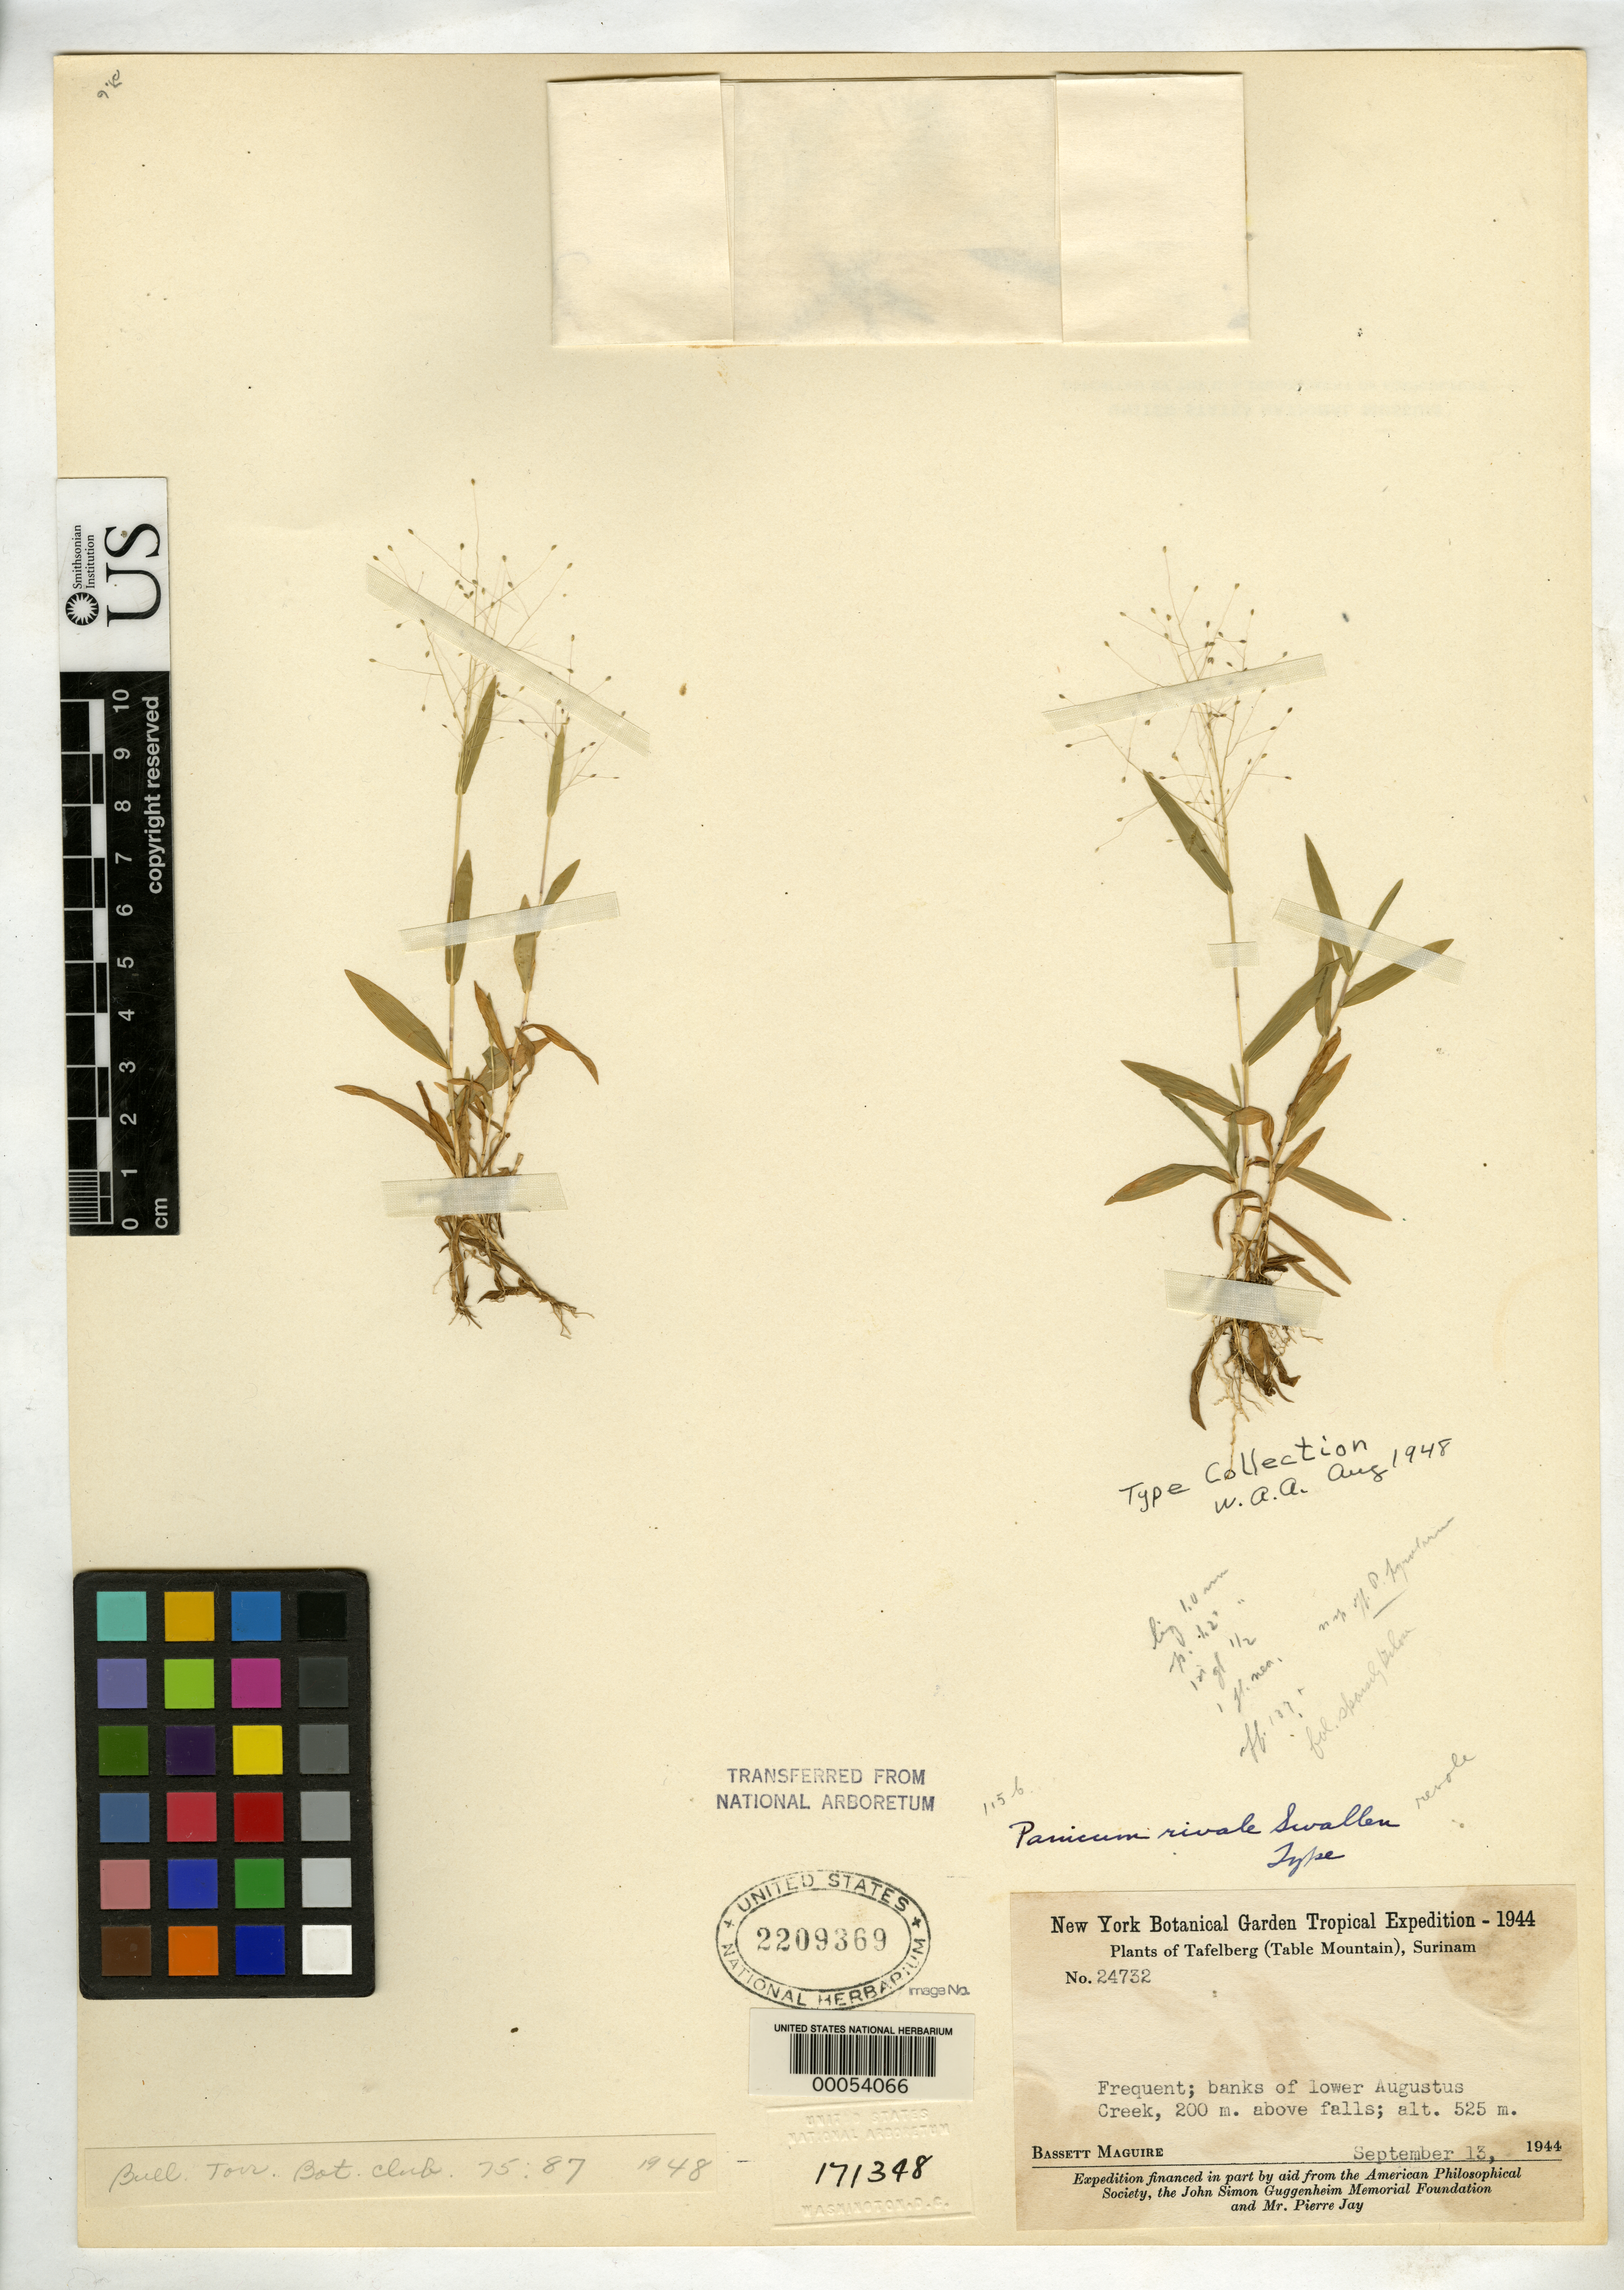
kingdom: Plantae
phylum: Tracheophyta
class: Liliopsida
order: Poales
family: Poaceae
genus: Panicum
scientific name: Panicum rivale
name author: Swallen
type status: Isotype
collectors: B. Maguire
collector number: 24732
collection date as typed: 13 Sep 1944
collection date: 1944-09-13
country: Suriname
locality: Lower Augustus Creek, Tafelberg; (Table Mt.).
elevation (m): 525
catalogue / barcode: US 2209369